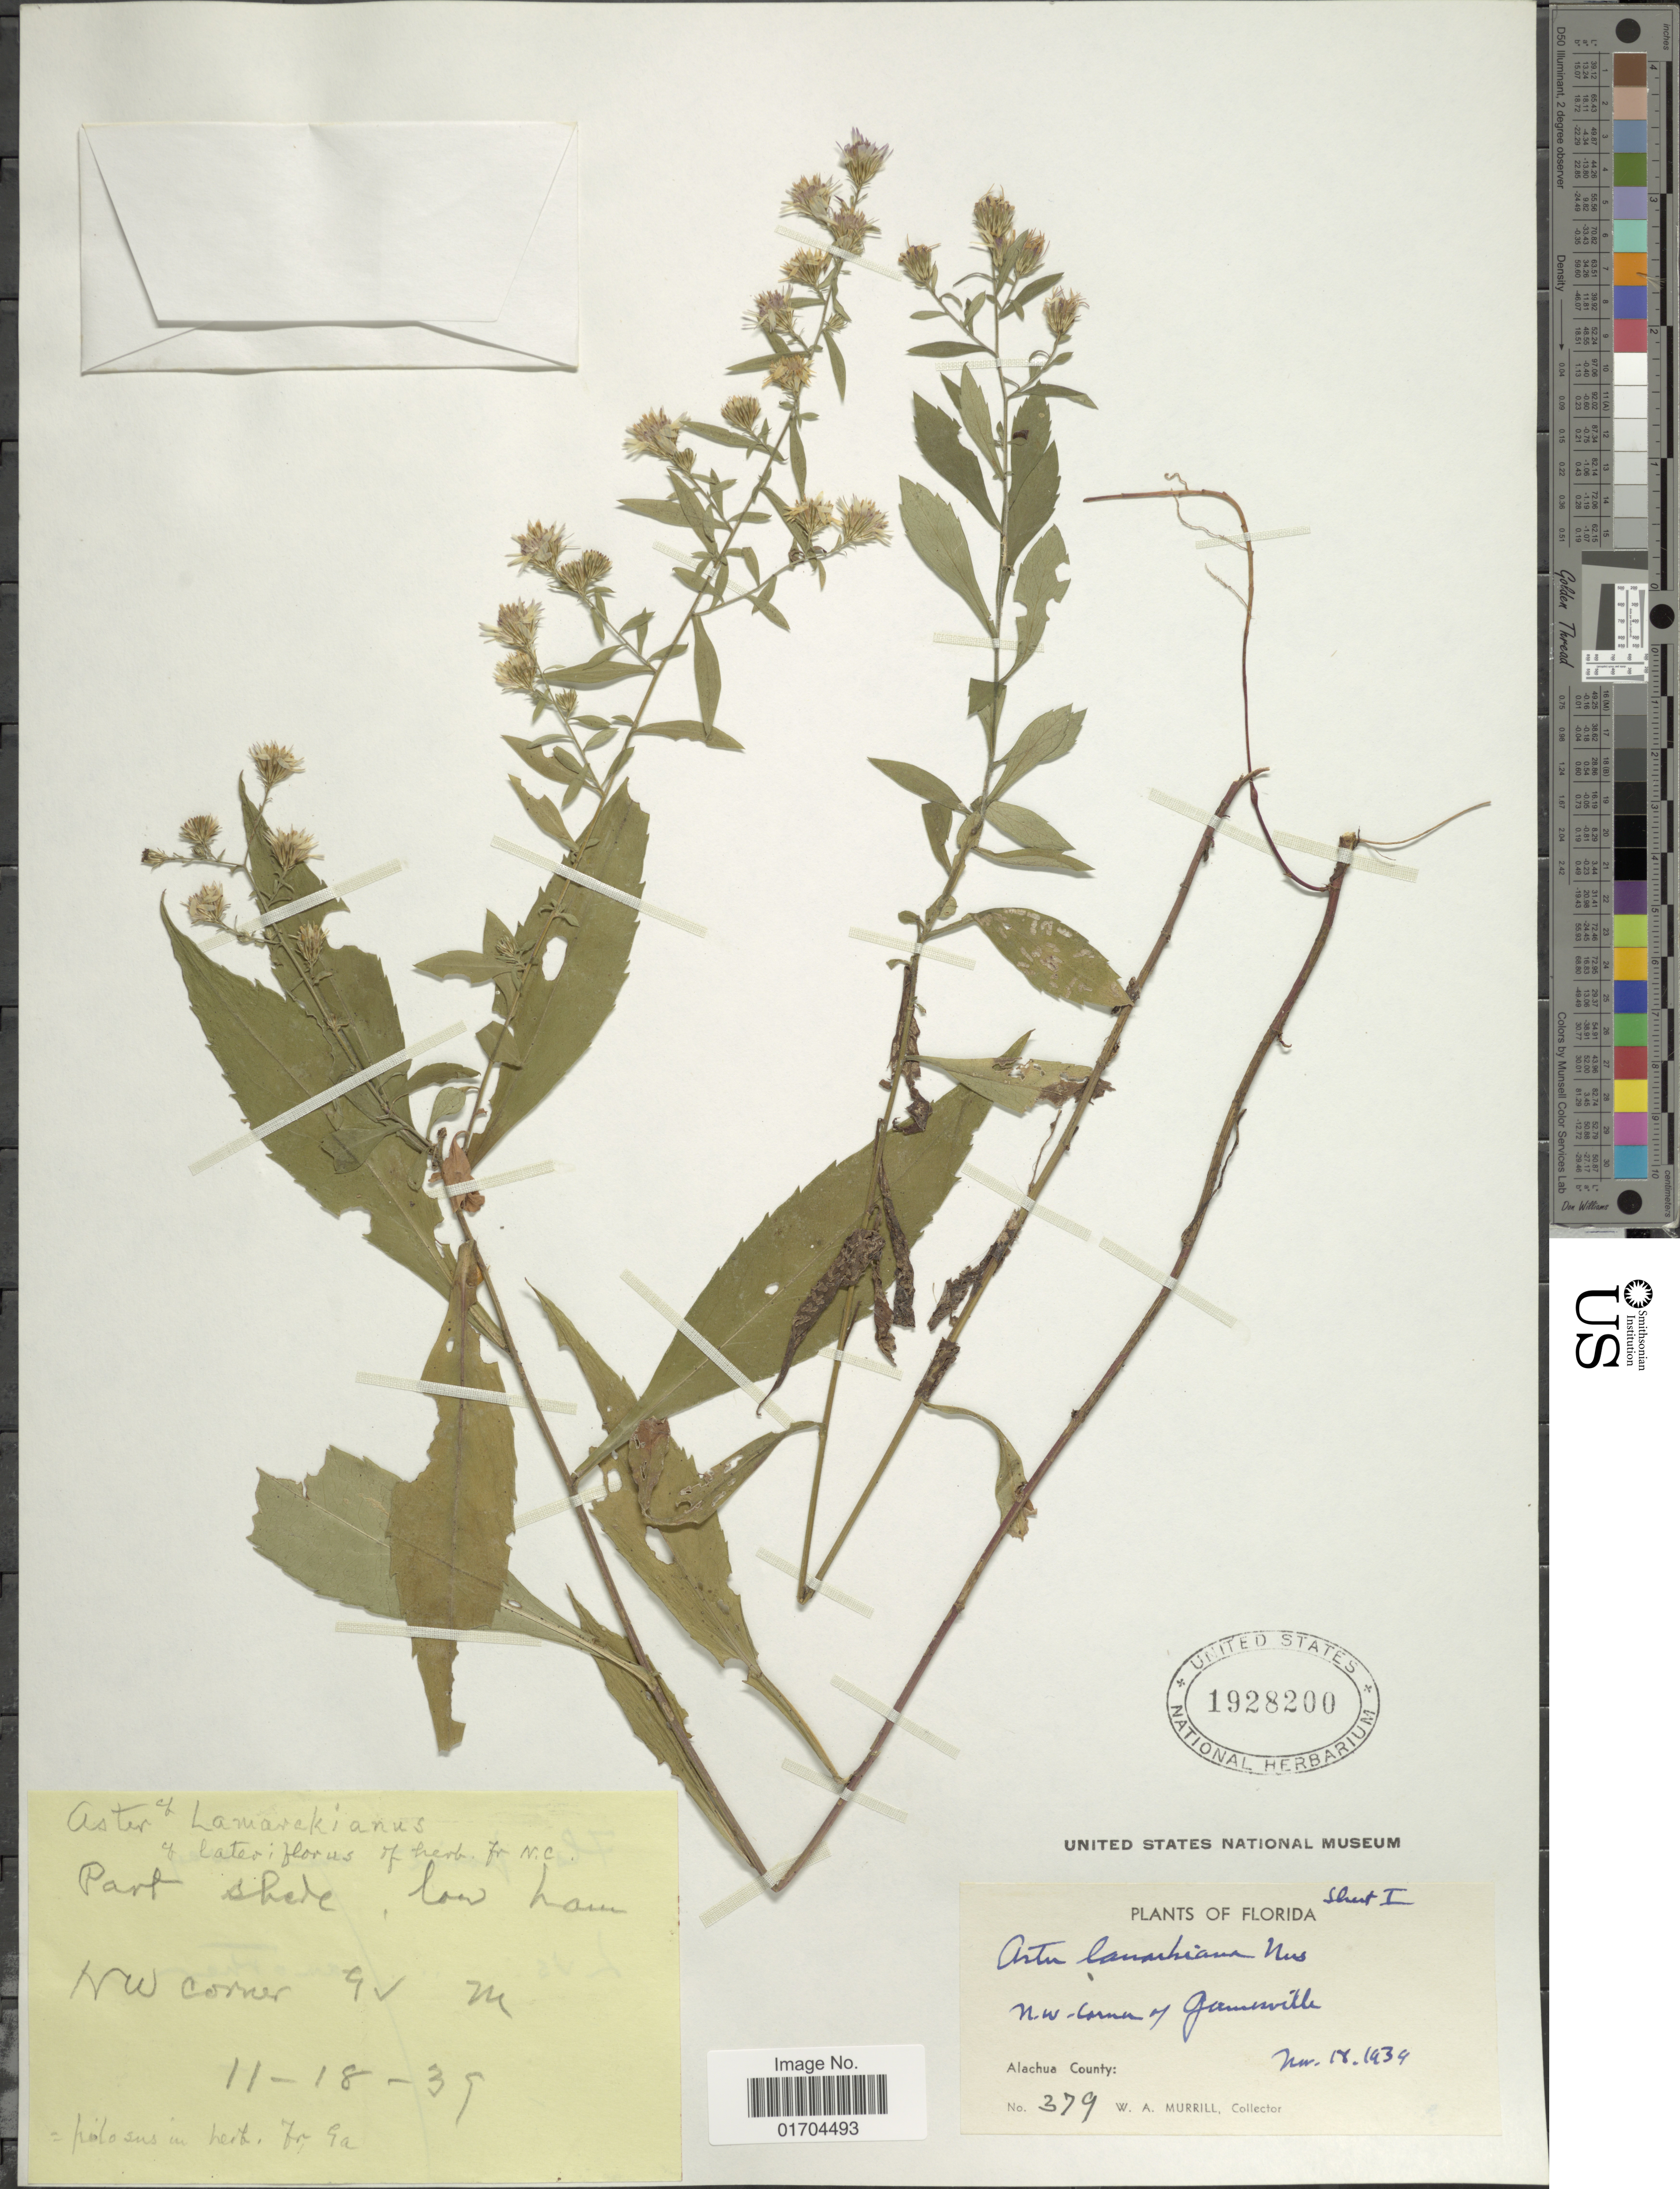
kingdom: Plantae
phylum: Tracheophyta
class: Magnoliopsida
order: Asterales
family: Asteraceae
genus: Symphyotrichum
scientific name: Symphyotrichum sp.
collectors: W. A. Murrill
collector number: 379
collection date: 1939-11-18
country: United States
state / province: Florida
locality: N.W. corner of Gainesville, Alachua County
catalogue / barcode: US 1928200